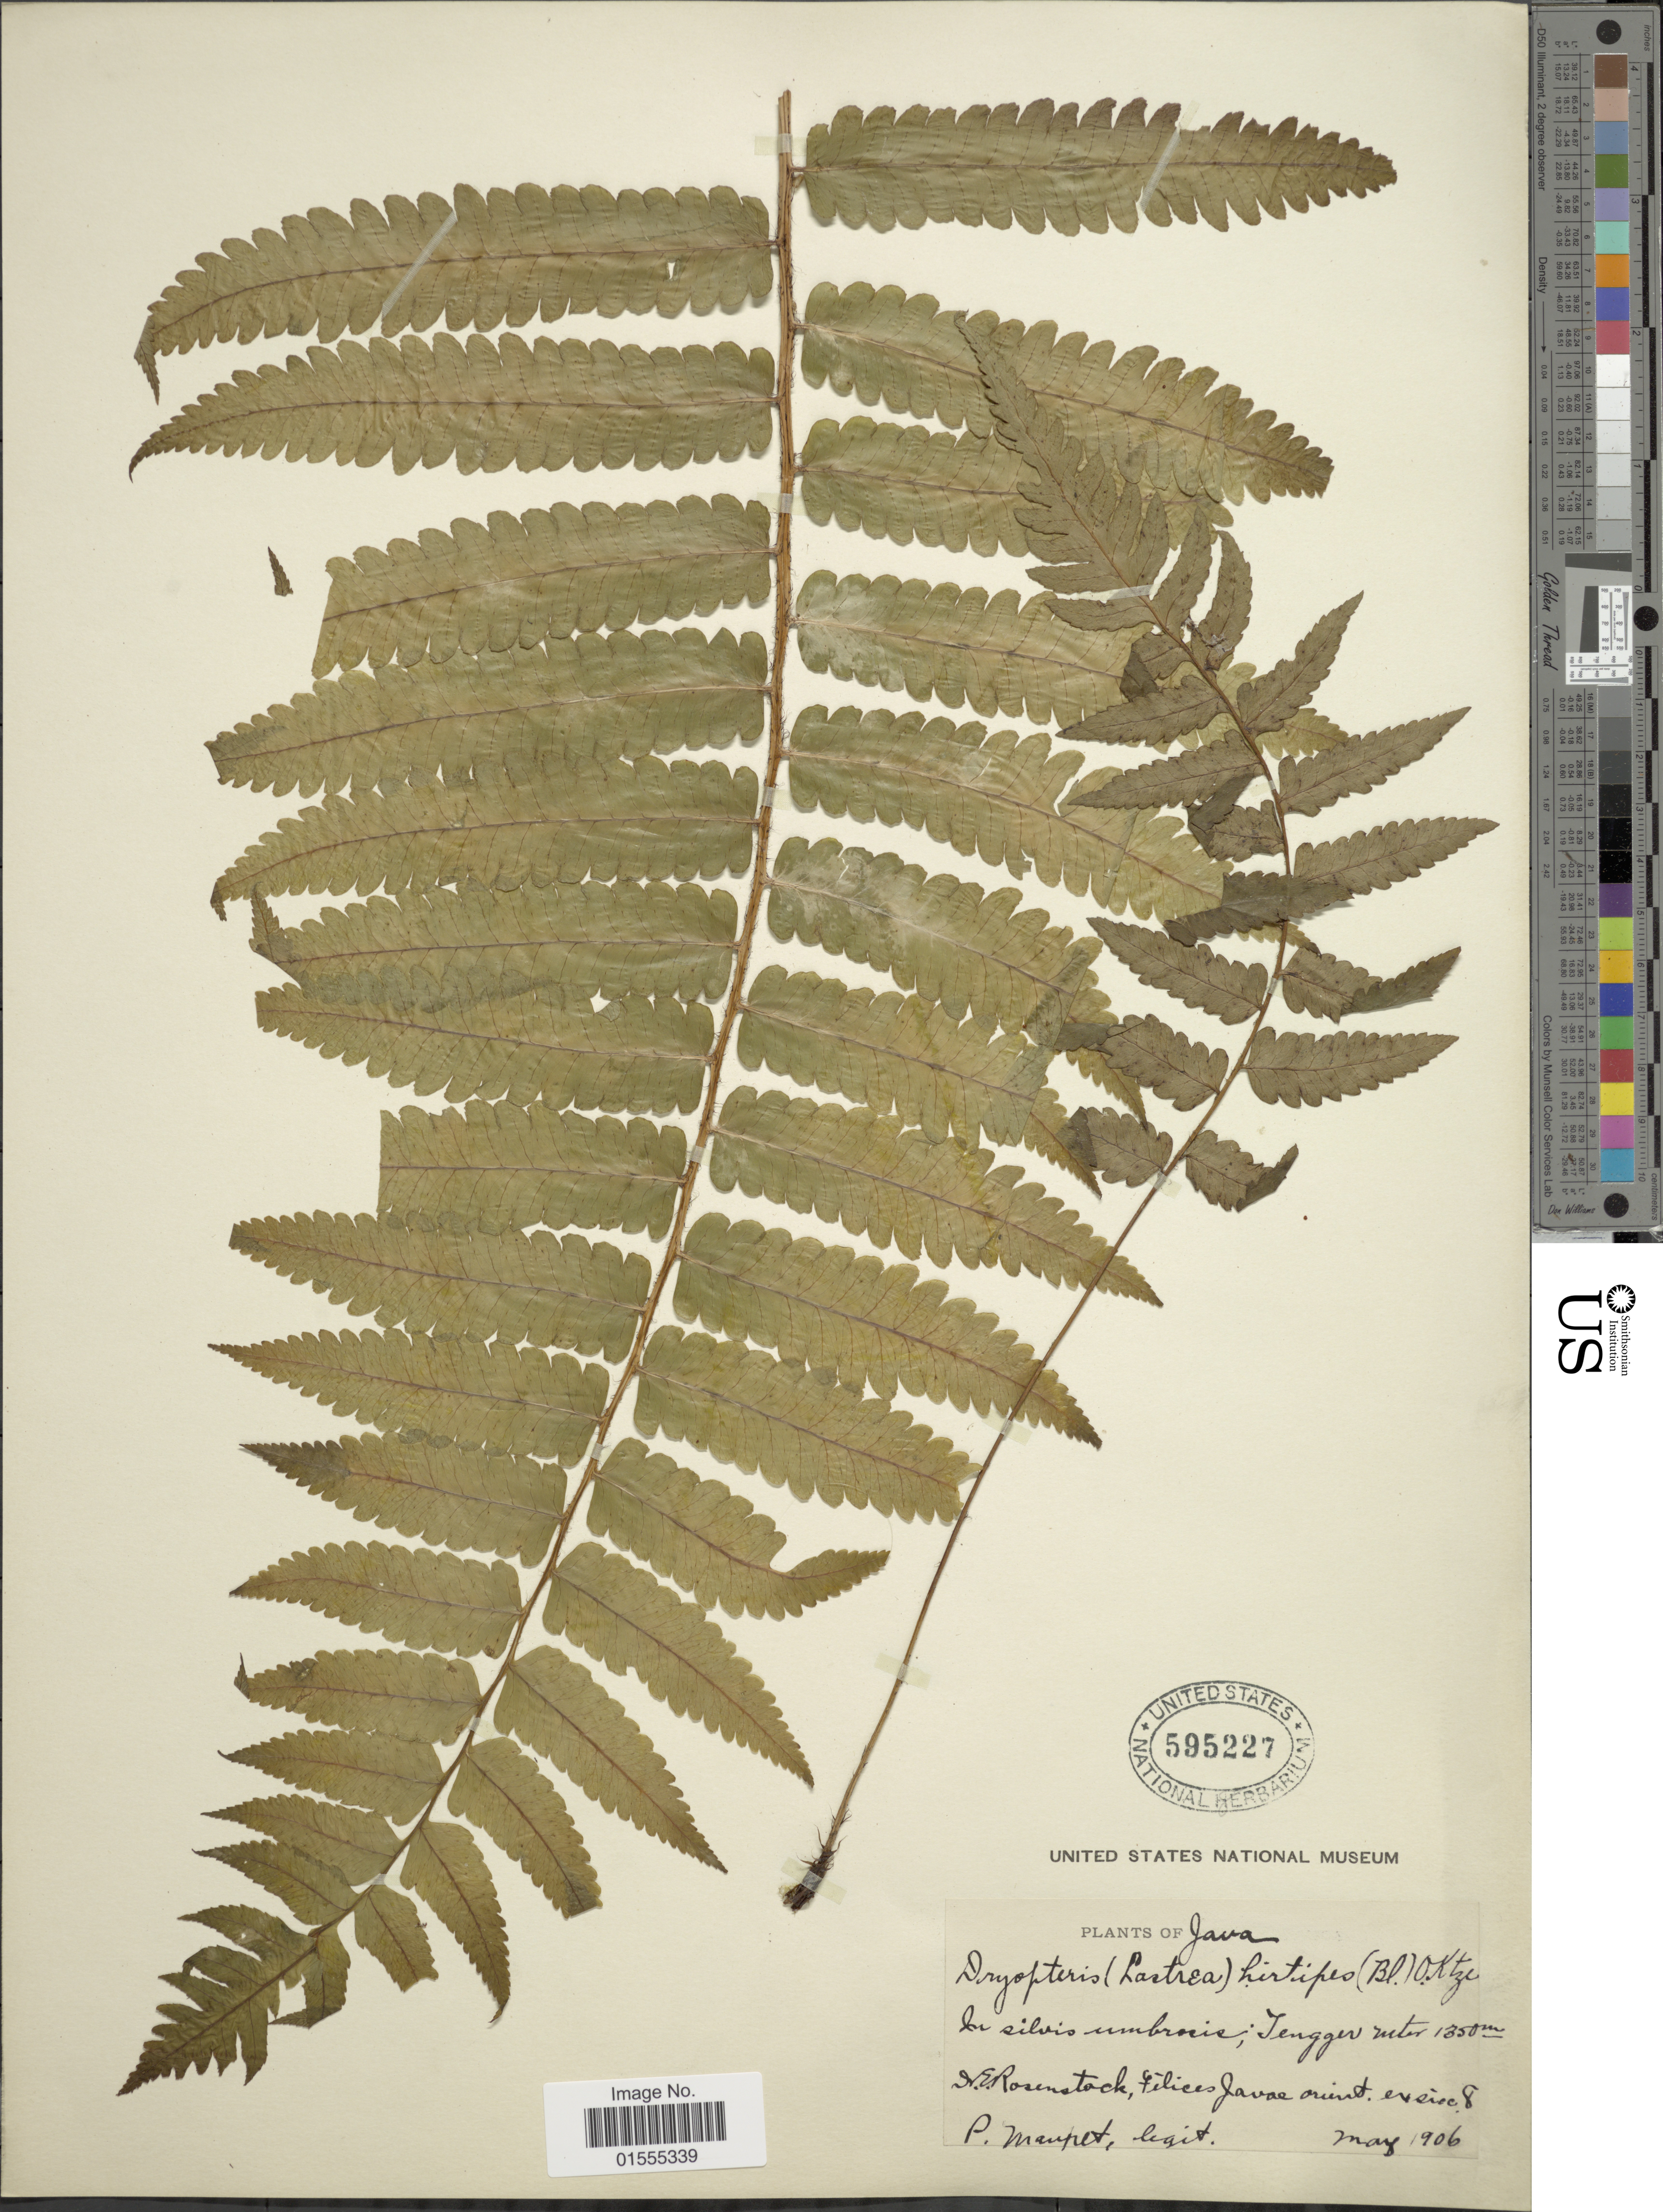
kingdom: Plantae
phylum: Tracheophyta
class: Polypodiopsida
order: Polypodiales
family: Dryopteridaceae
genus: Dryopteris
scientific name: Dryopteris hirtipes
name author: (Blume) Kuntze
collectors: M. Mousset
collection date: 1906-05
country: Indonesia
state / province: Java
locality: In silvis umbrois; Tengger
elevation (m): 1350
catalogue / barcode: US 595227